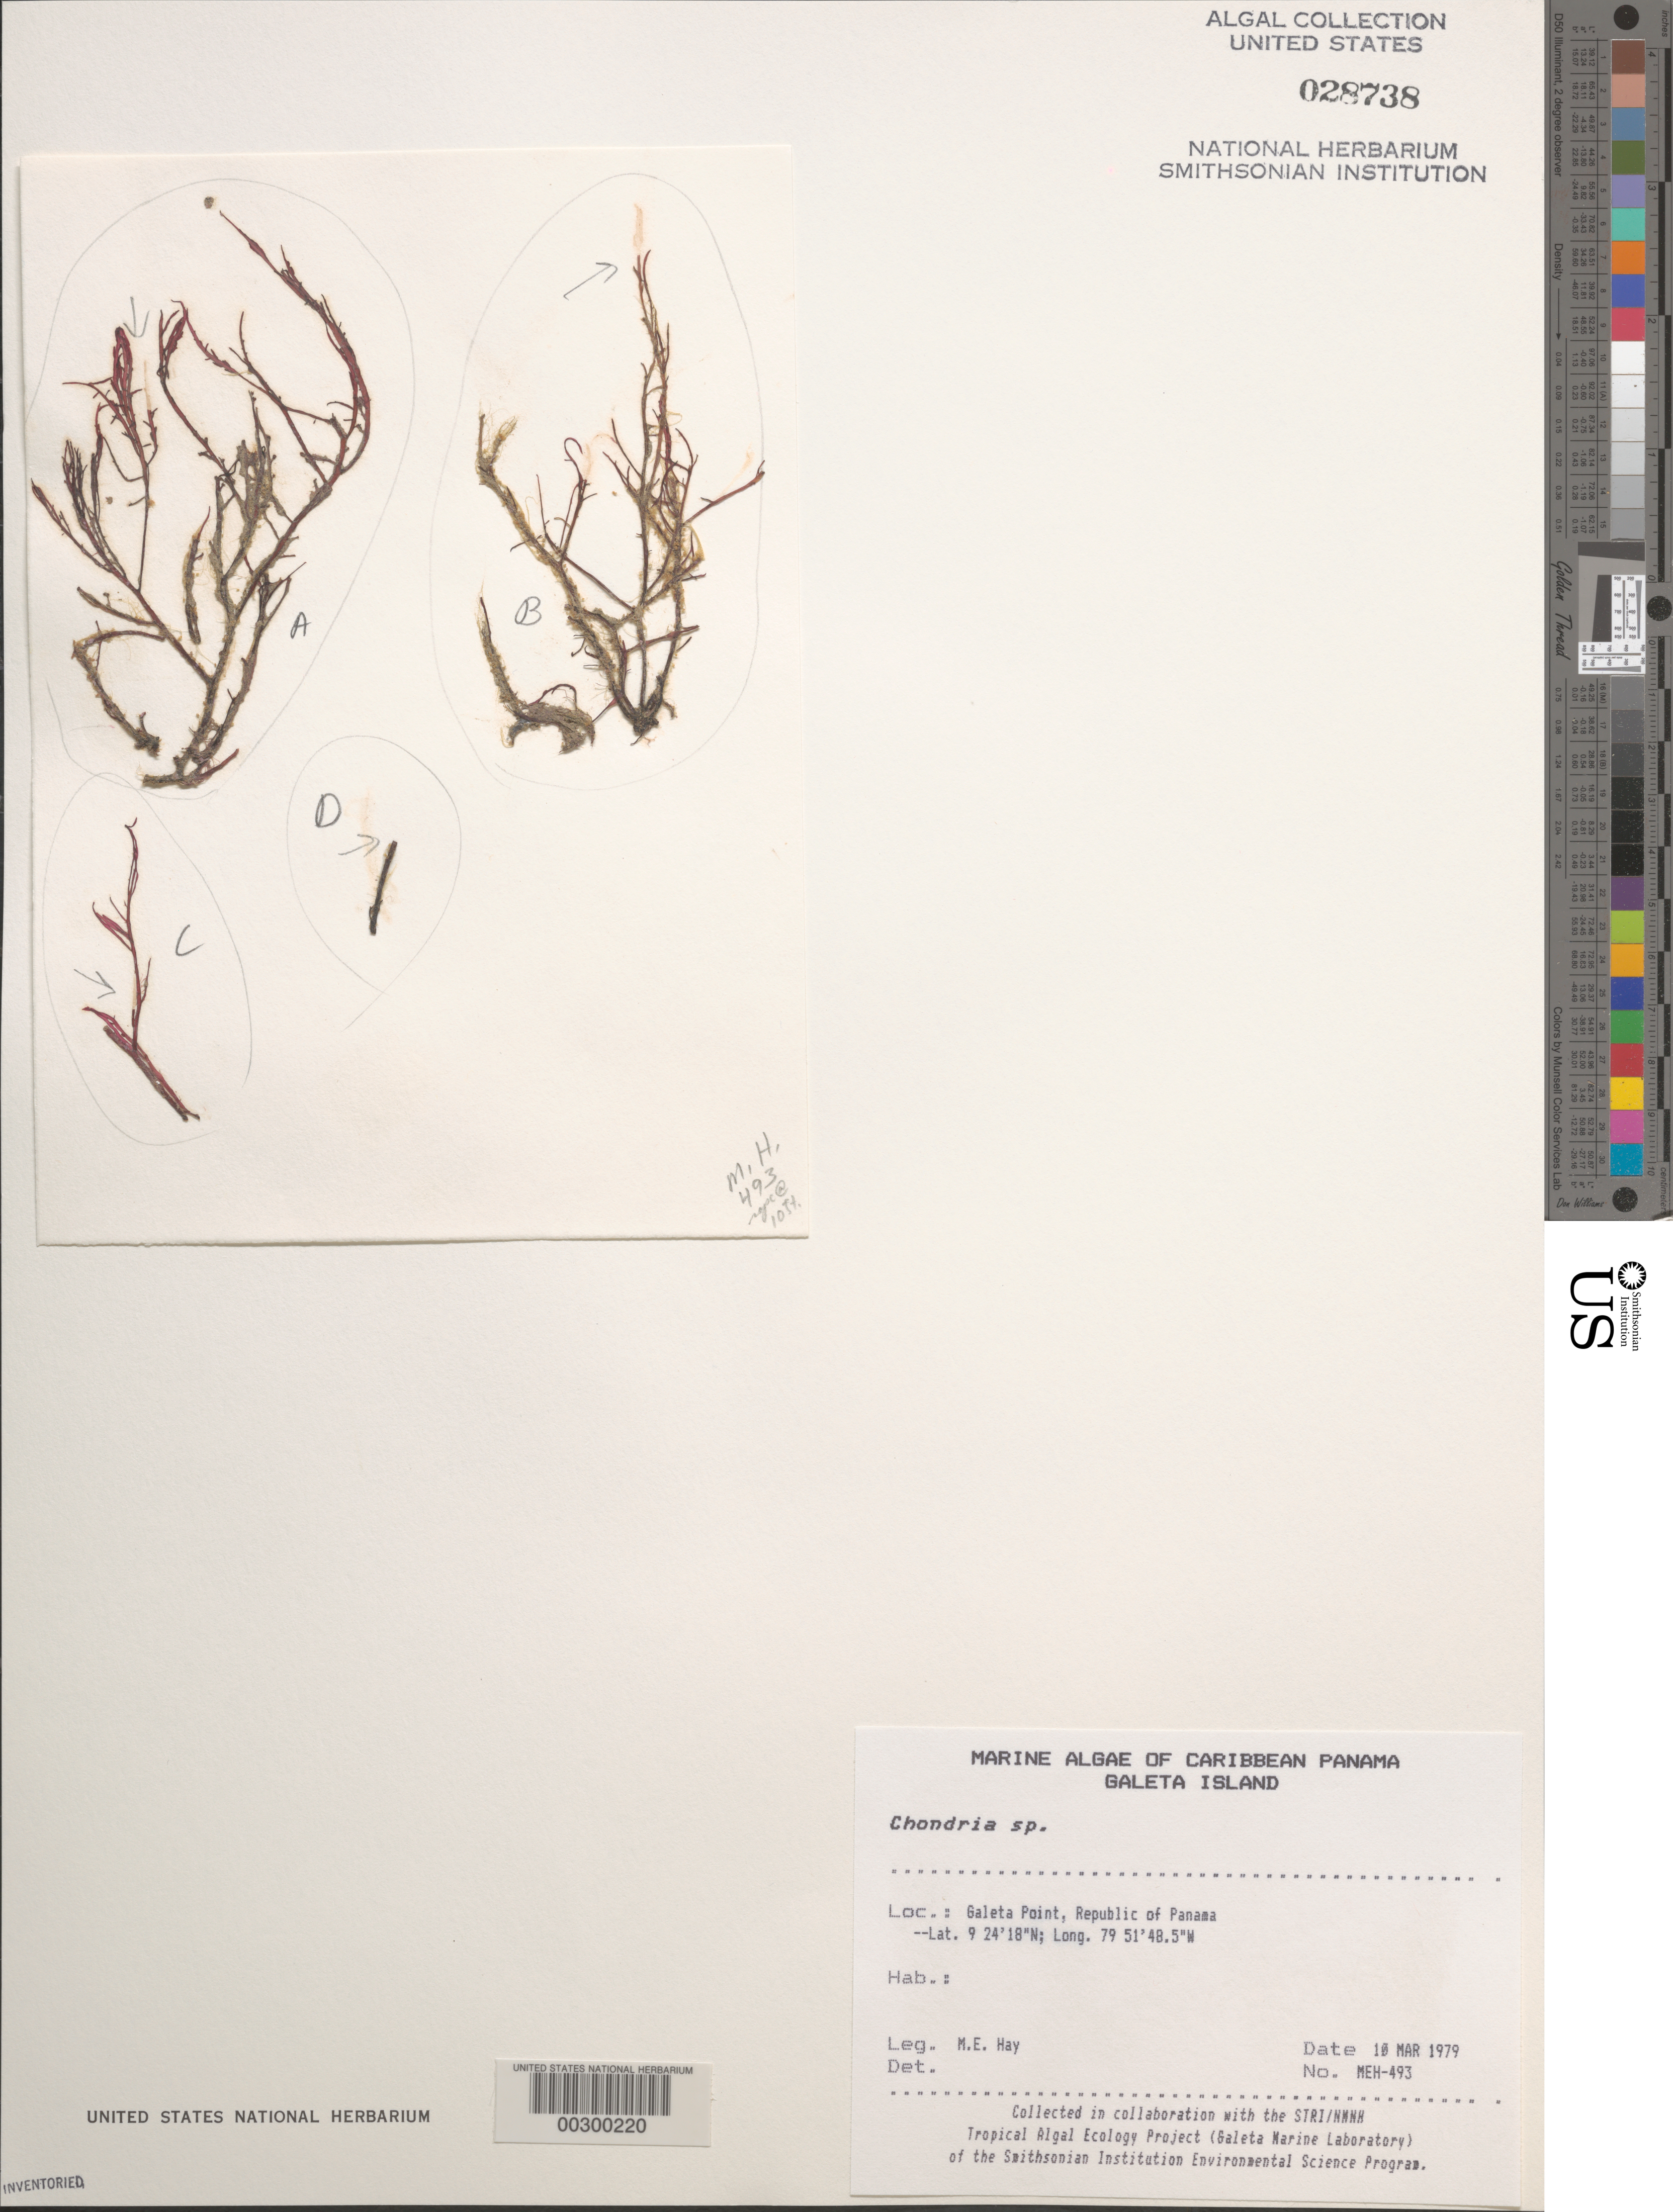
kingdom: Plantae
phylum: Rhodophyta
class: Florideophyceae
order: Ceramiales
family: Rhodomelaceae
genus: Chondria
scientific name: Chondria sp.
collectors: M. E. Hay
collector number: MEH-493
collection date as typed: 10 Mar 1979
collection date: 1979-03-10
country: Panama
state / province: Colón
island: Galeta Island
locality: Galeta Point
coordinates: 9 24' 18" N, 79 51' 48.5" W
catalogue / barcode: US 28738